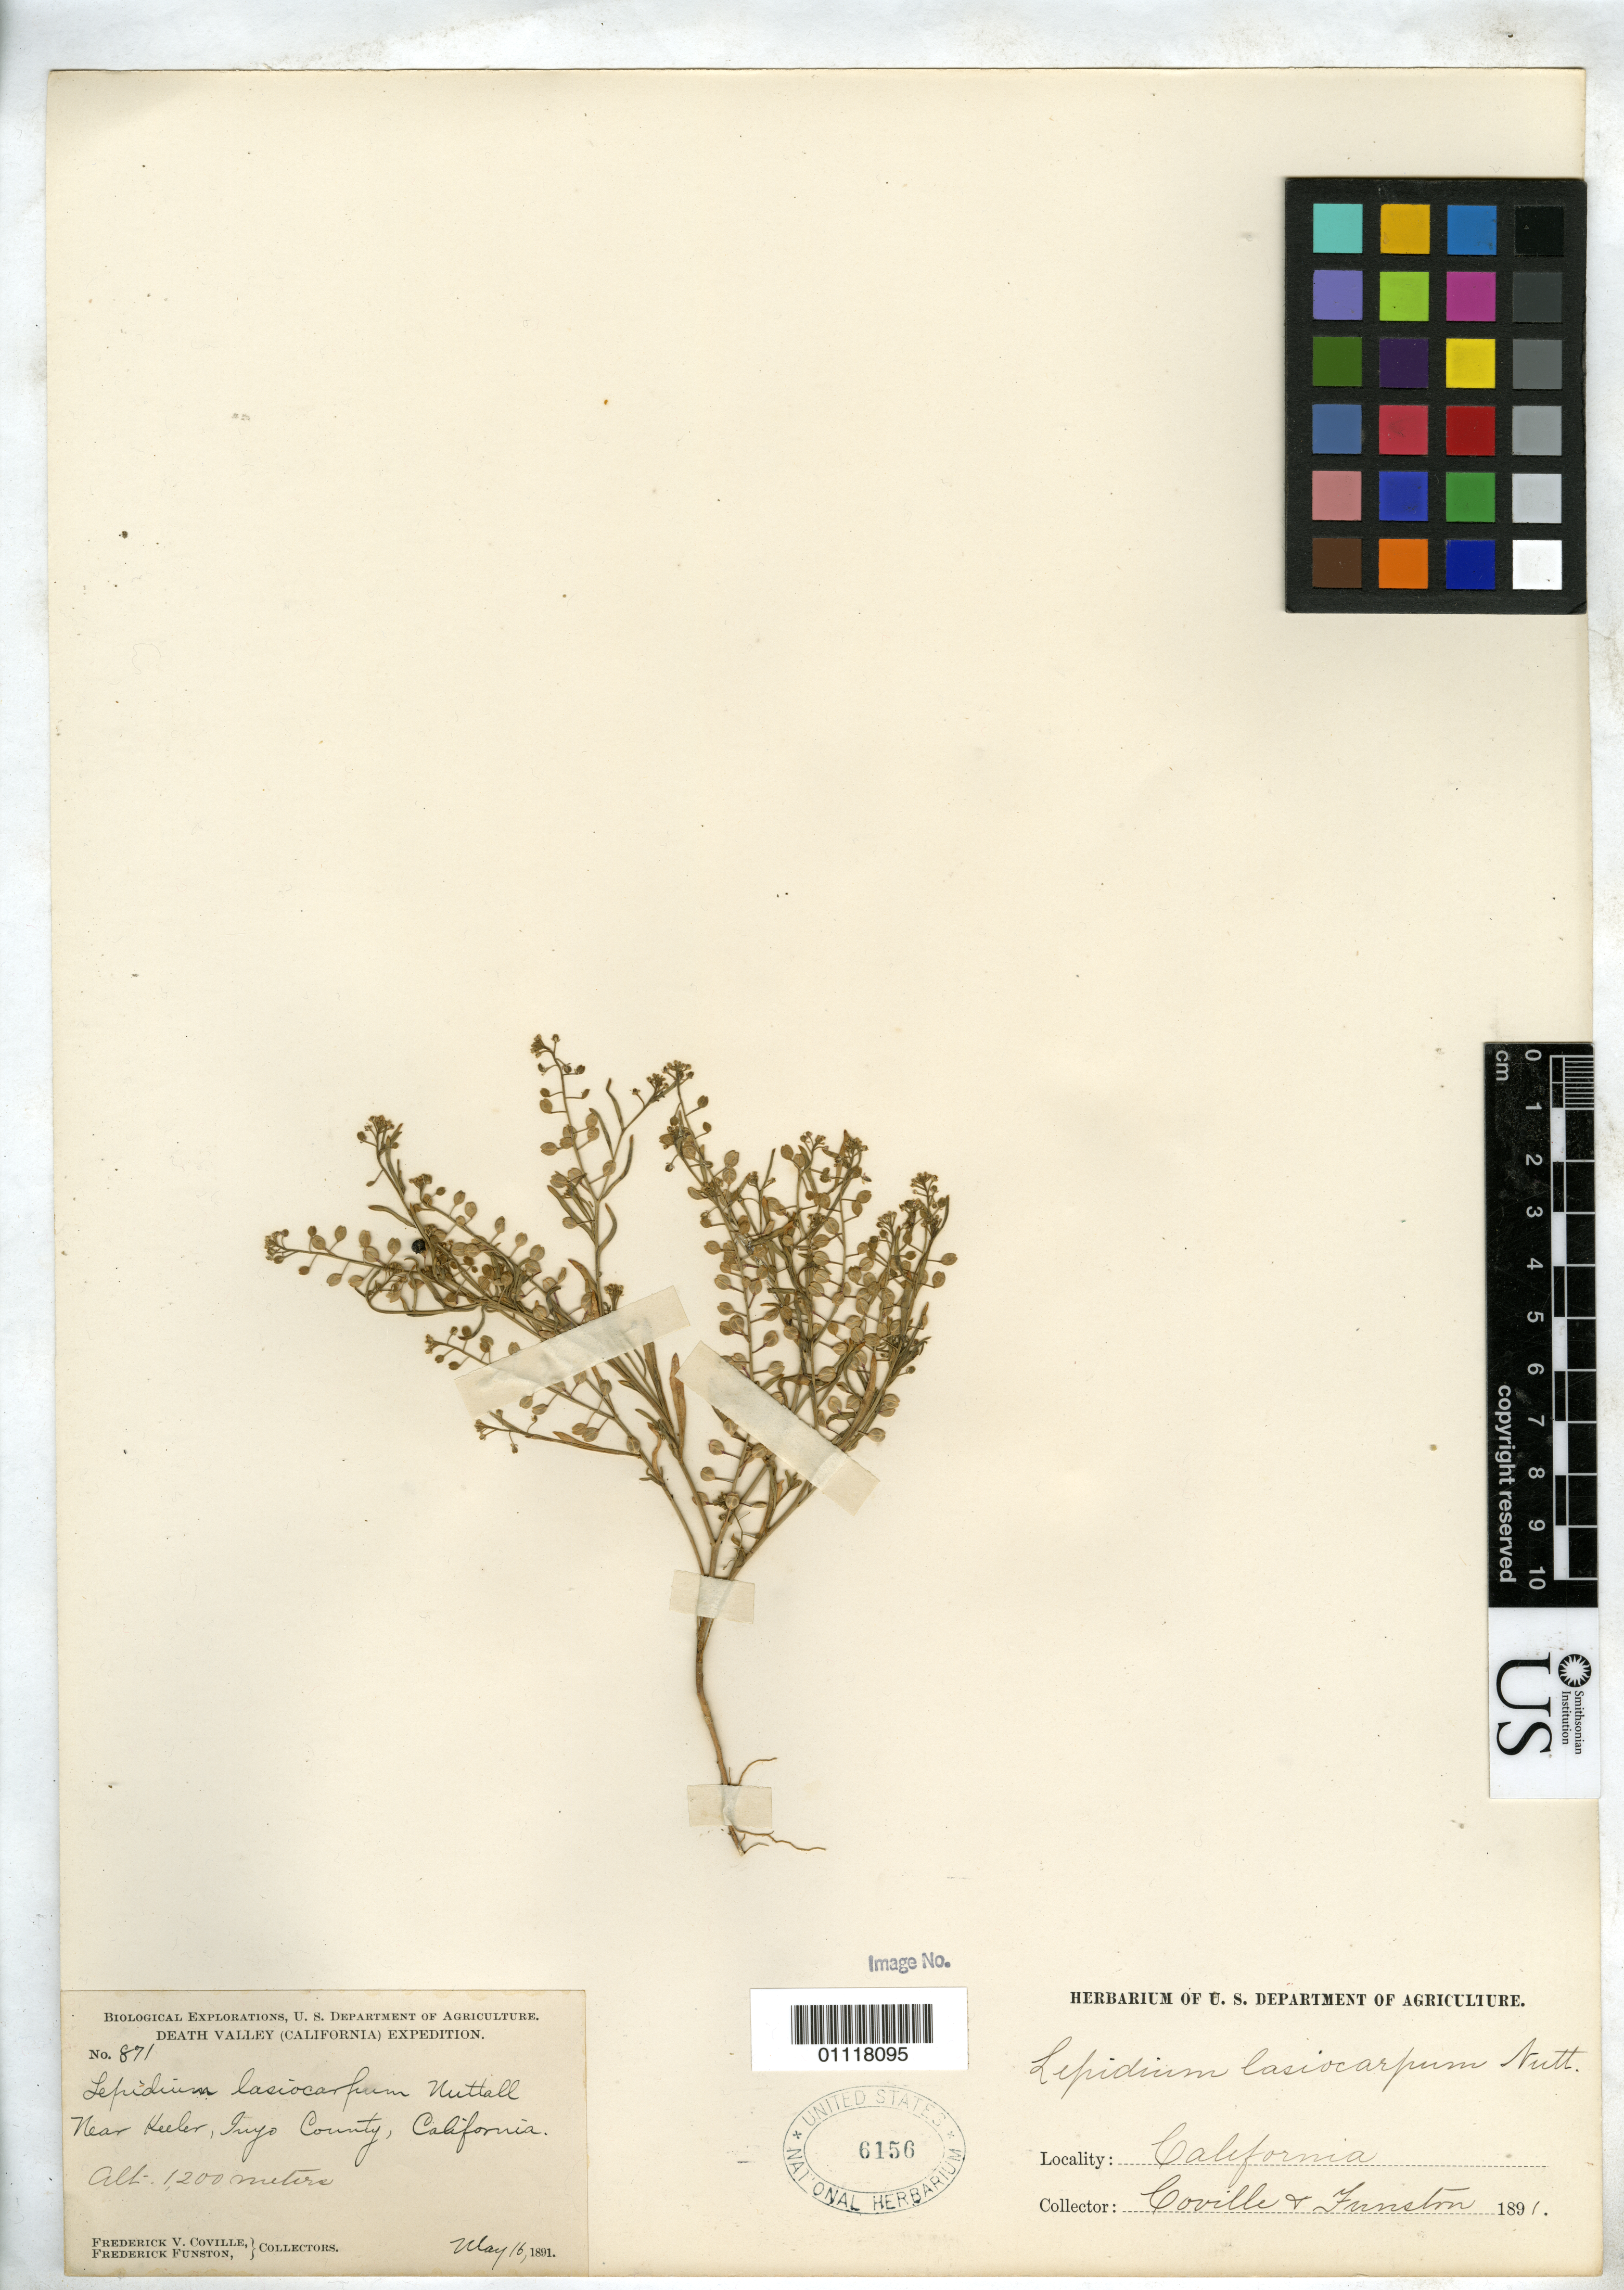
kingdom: Plantae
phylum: Tracheophyta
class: Magnoliopsida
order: Brassicales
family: Brassicaceae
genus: Lepidium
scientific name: Lepidium lasiocarpum var. lasiocarpum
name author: Nutt.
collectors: F. V. Coville & F. Funston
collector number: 871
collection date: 1891-05-16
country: United States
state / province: California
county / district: Inyo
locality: Near Keeler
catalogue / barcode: US 6156